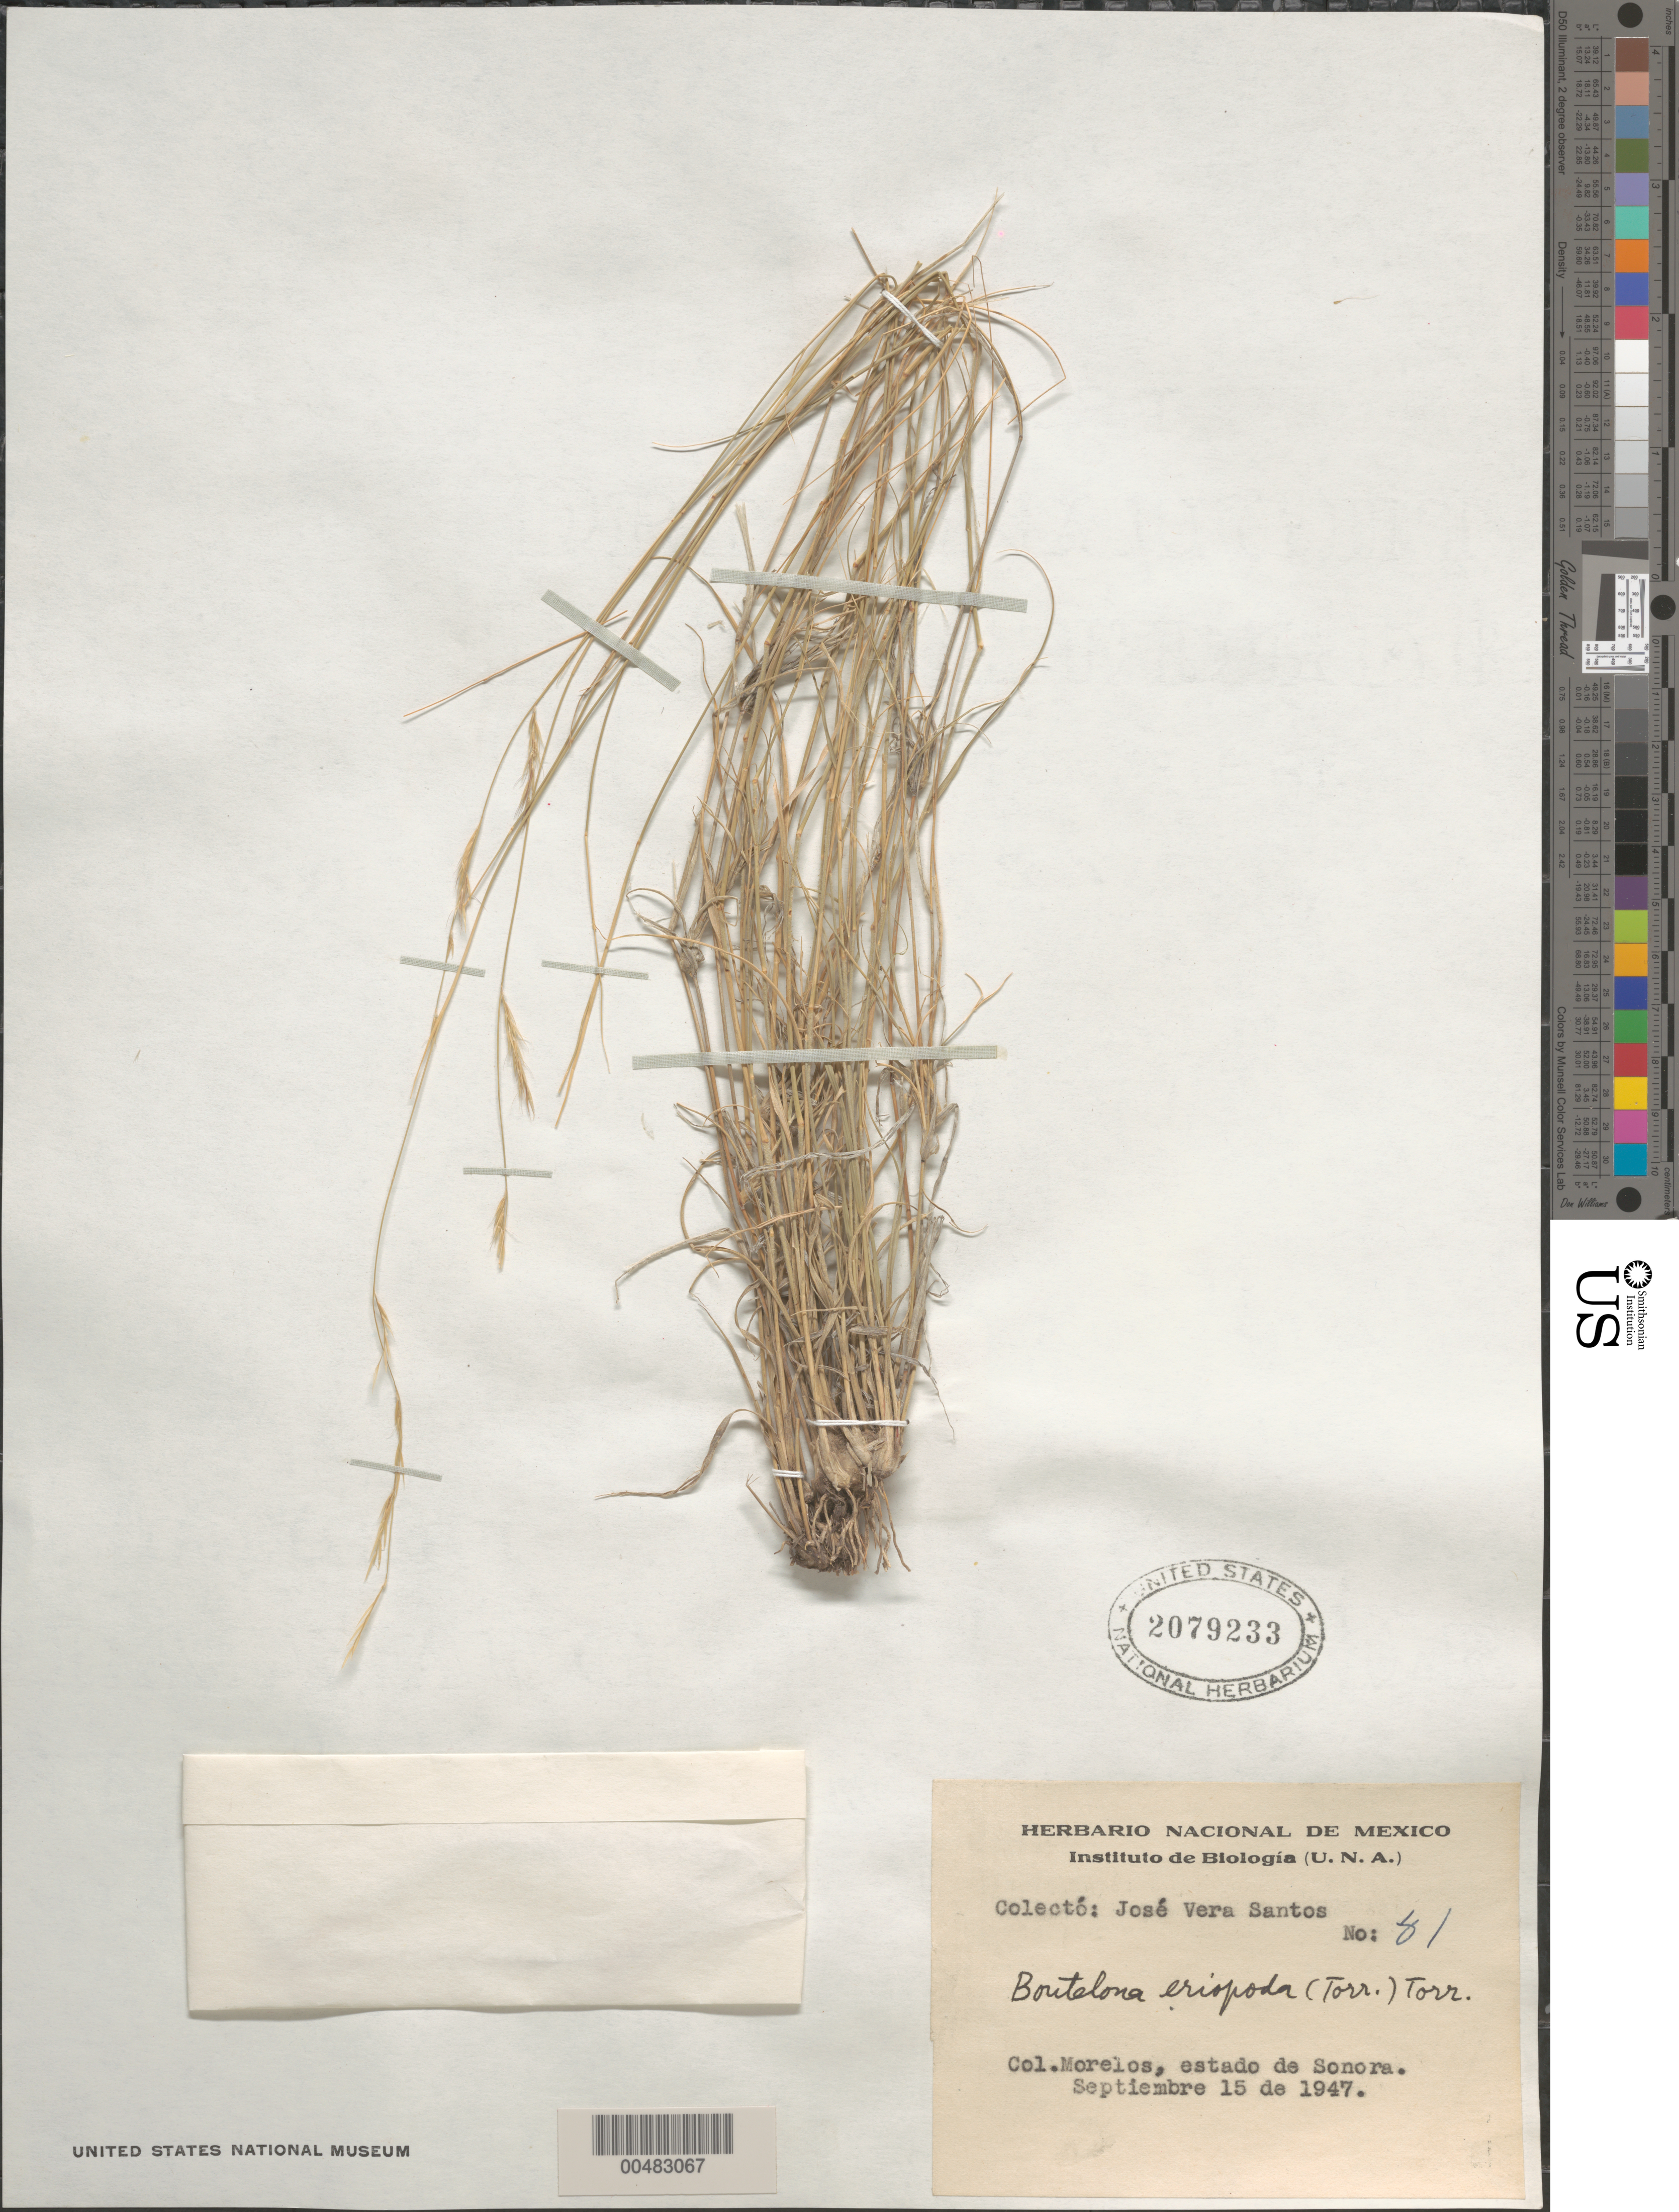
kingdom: Plantae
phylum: Tracheophyta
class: Liliopsida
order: Poales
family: Poaceae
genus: Bouteloua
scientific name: Bouteloua eriopoda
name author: (Torr.) Torr.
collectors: J. V. Santos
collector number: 81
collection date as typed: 15 Sep 1947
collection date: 1947-09-15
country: Mexico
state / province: Sonora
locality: Col. Morelos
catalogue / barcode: US 2079233